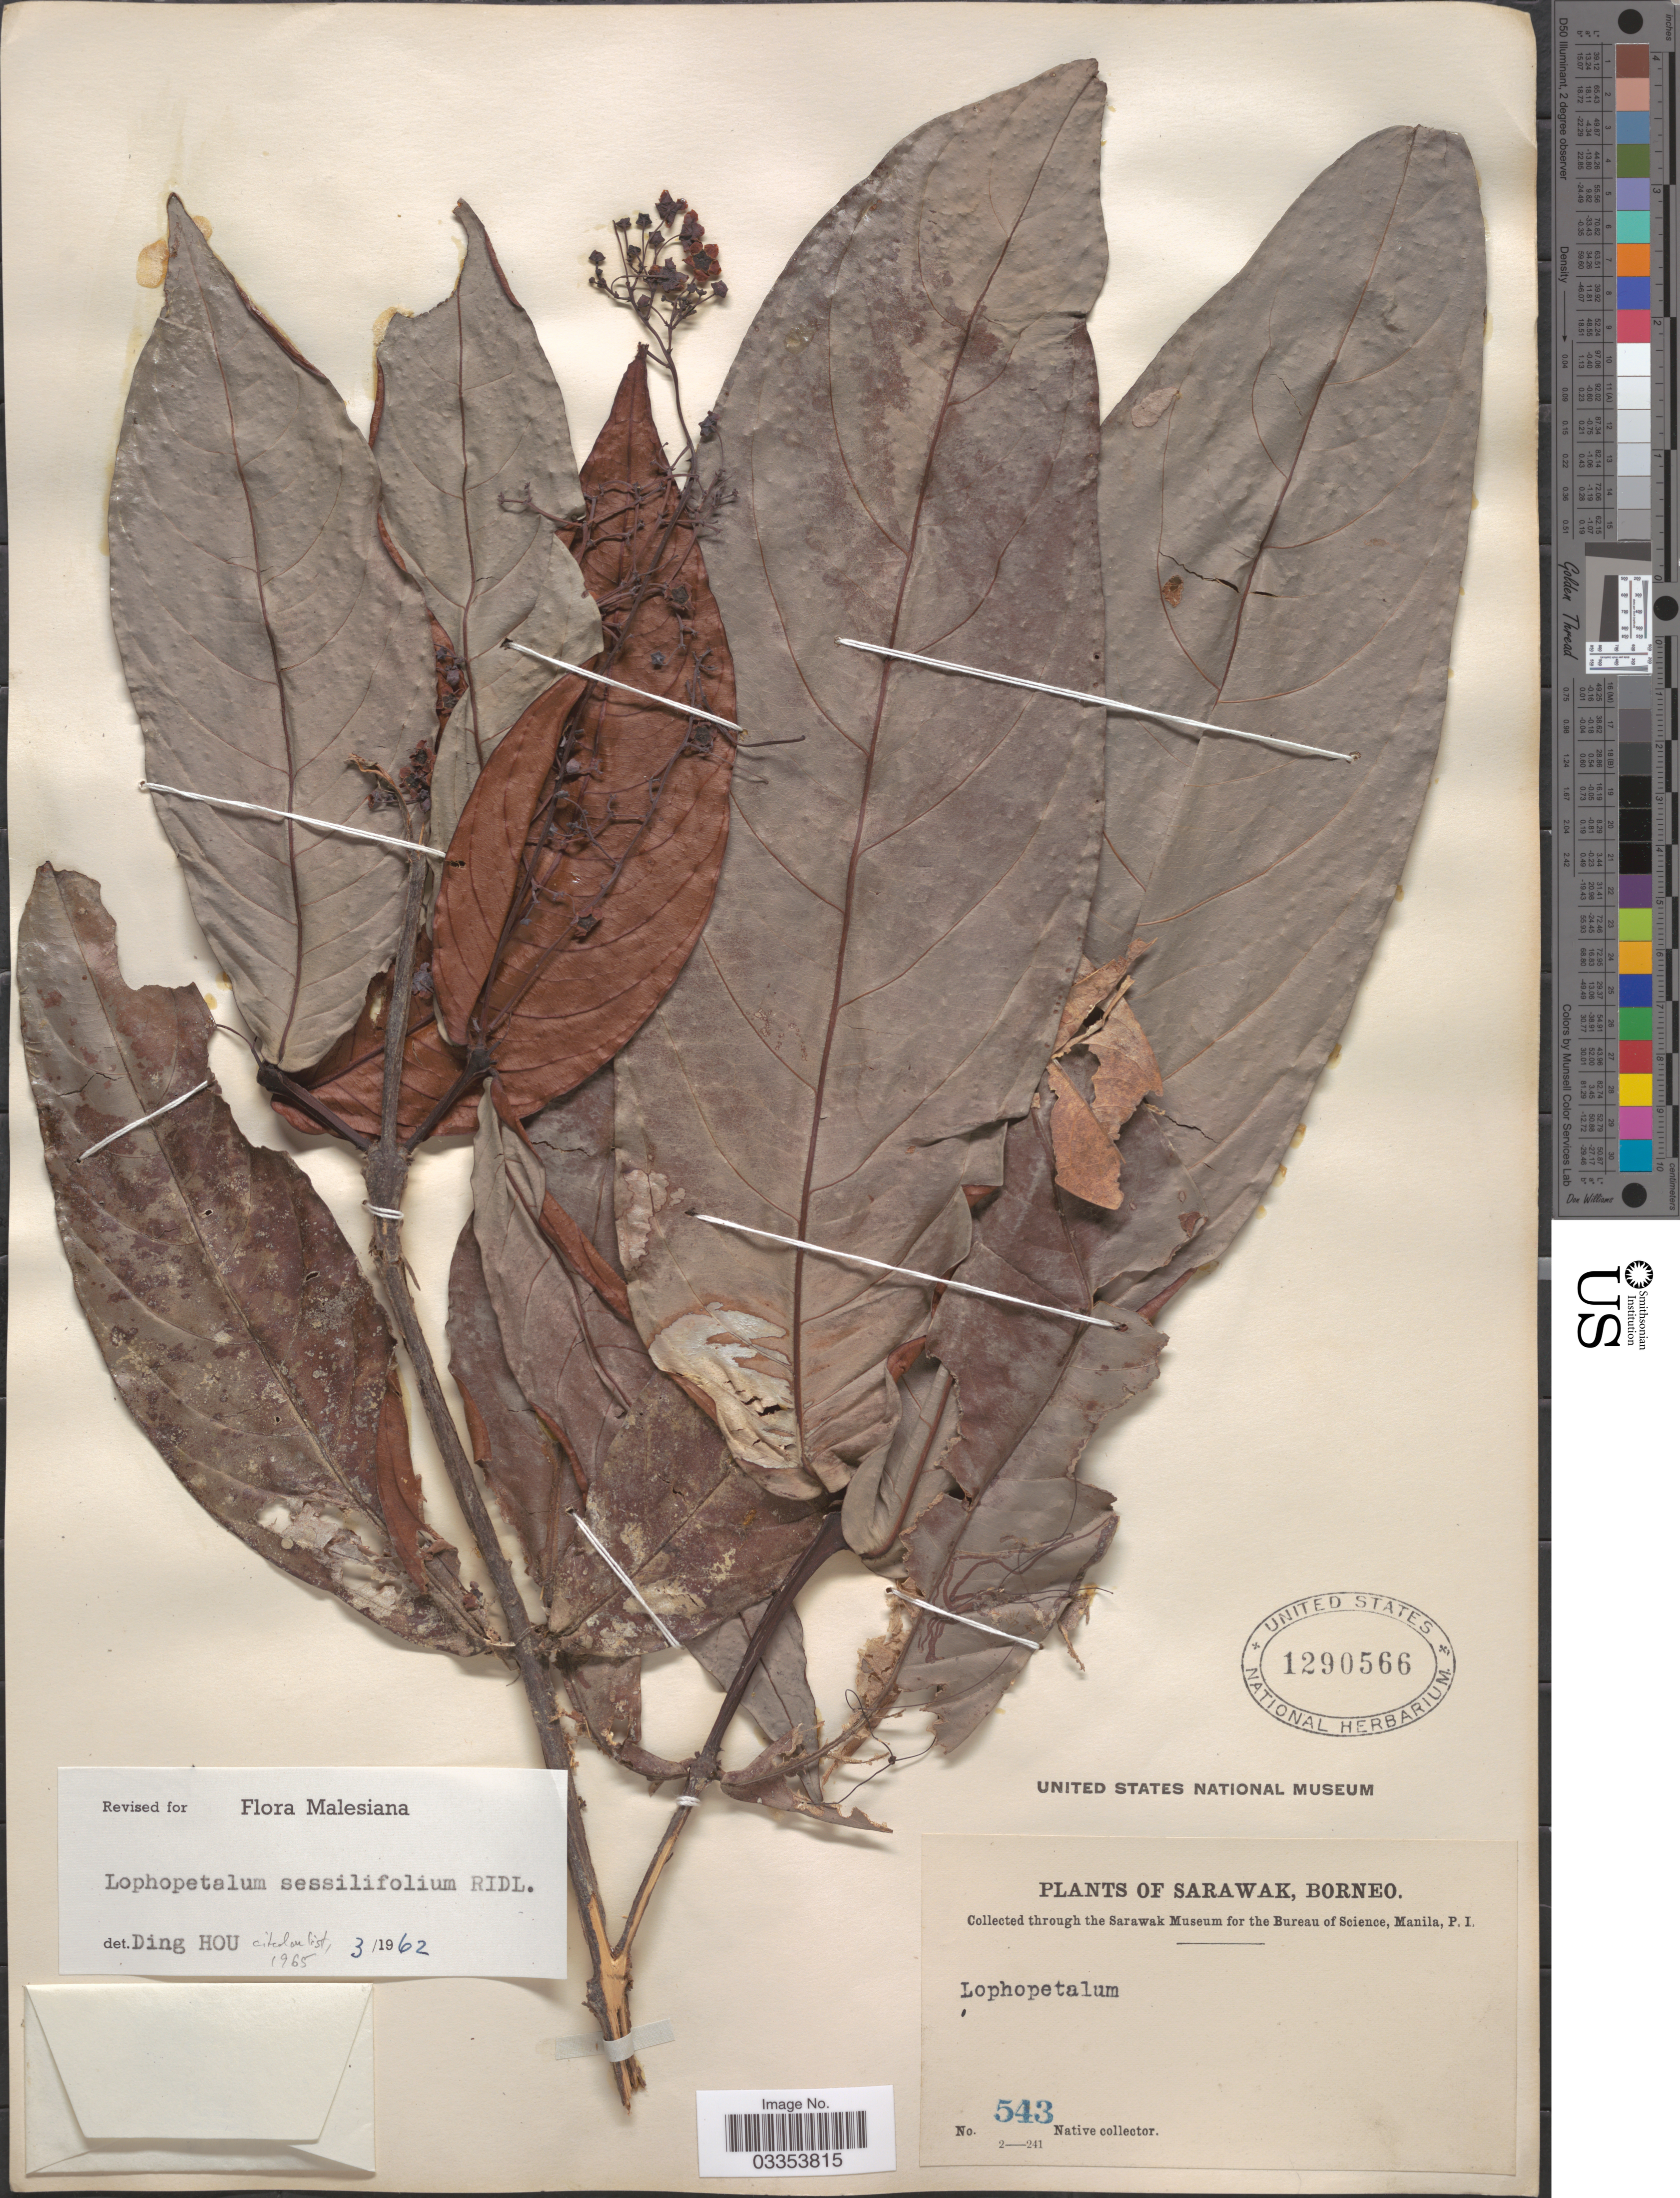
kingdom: Plantae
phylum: Tracheophyta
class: Magnoliopsida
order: Celastrales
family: Celastraceae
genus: Lophopetalum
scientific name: Lophopetalum sessilifolium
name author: Ridl.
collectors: Native collector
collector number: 543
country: Malaysia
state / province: Sarawak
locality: Borneo.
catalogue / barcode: US 1290566